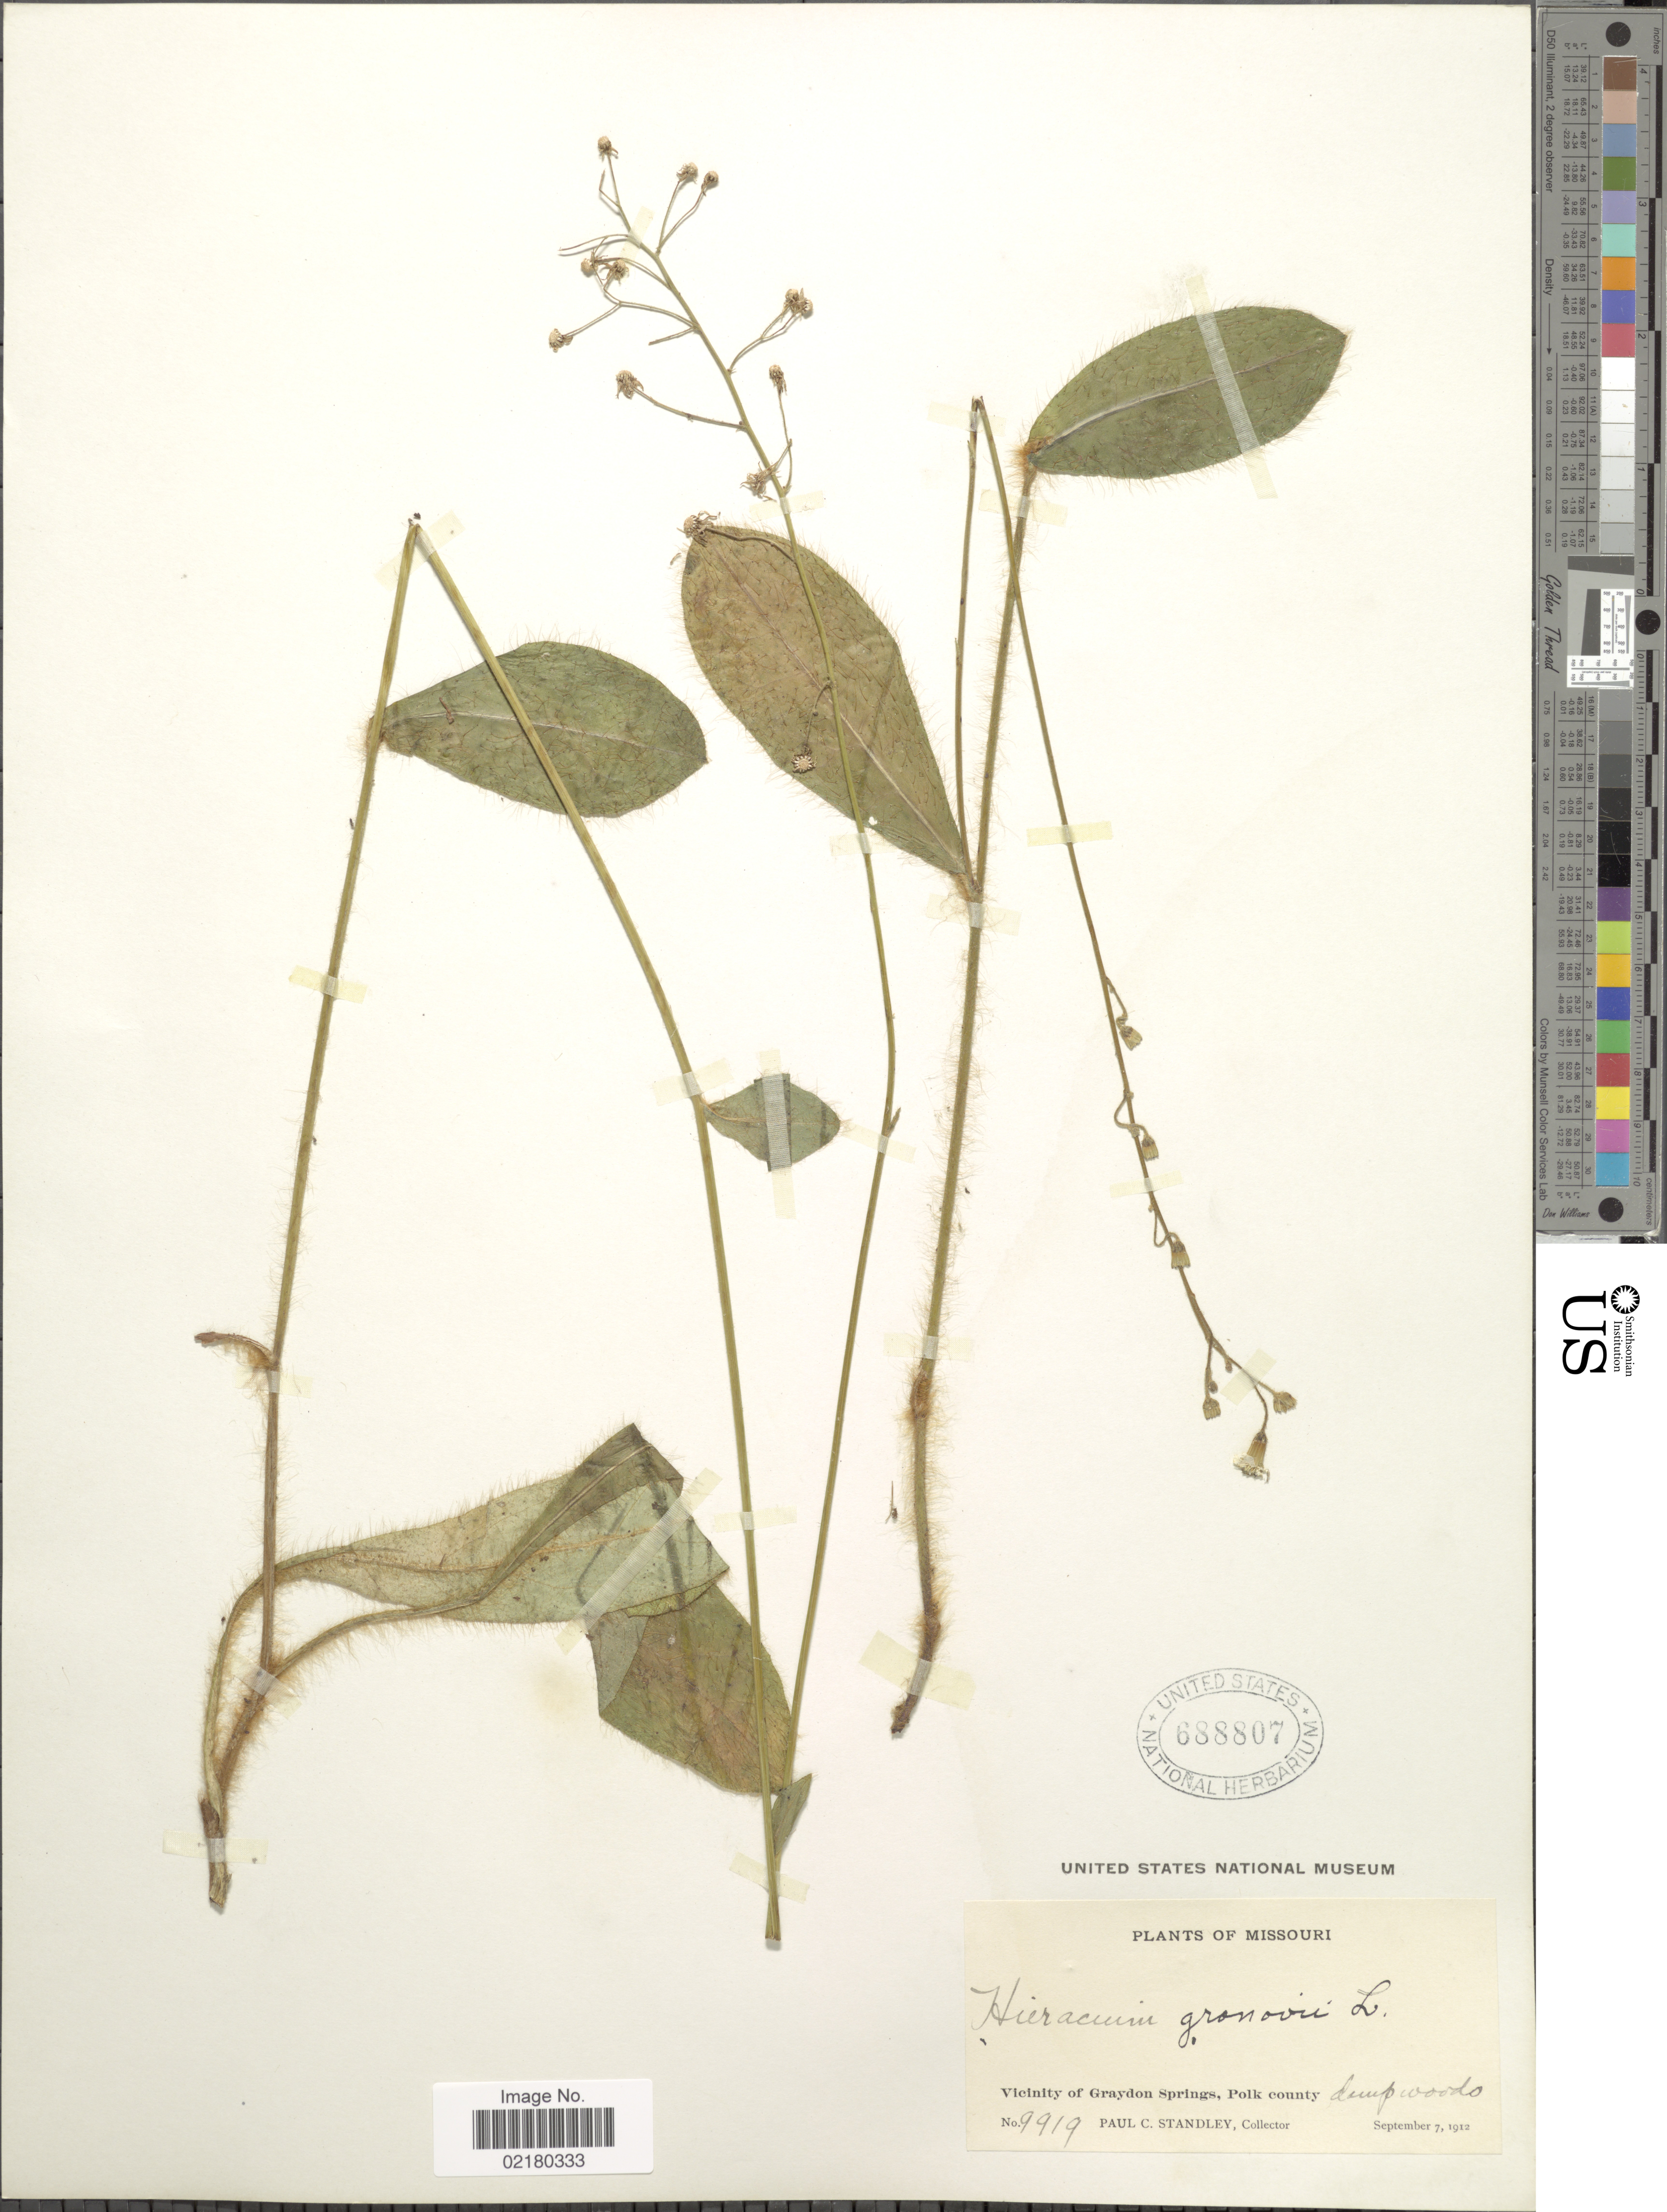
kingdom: Plantae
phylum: Tracheophyta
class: Magnoliopsida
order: Asterales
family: Asteraceae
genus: Hieracium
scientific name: Hieracium gronovii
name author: L.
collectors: P. C. Standley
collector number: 9919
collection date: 1912-09-07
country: United States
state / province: Missouri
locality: Vicinity of Graydon Springs, Polk county, damp woods.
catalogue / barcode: US 688807